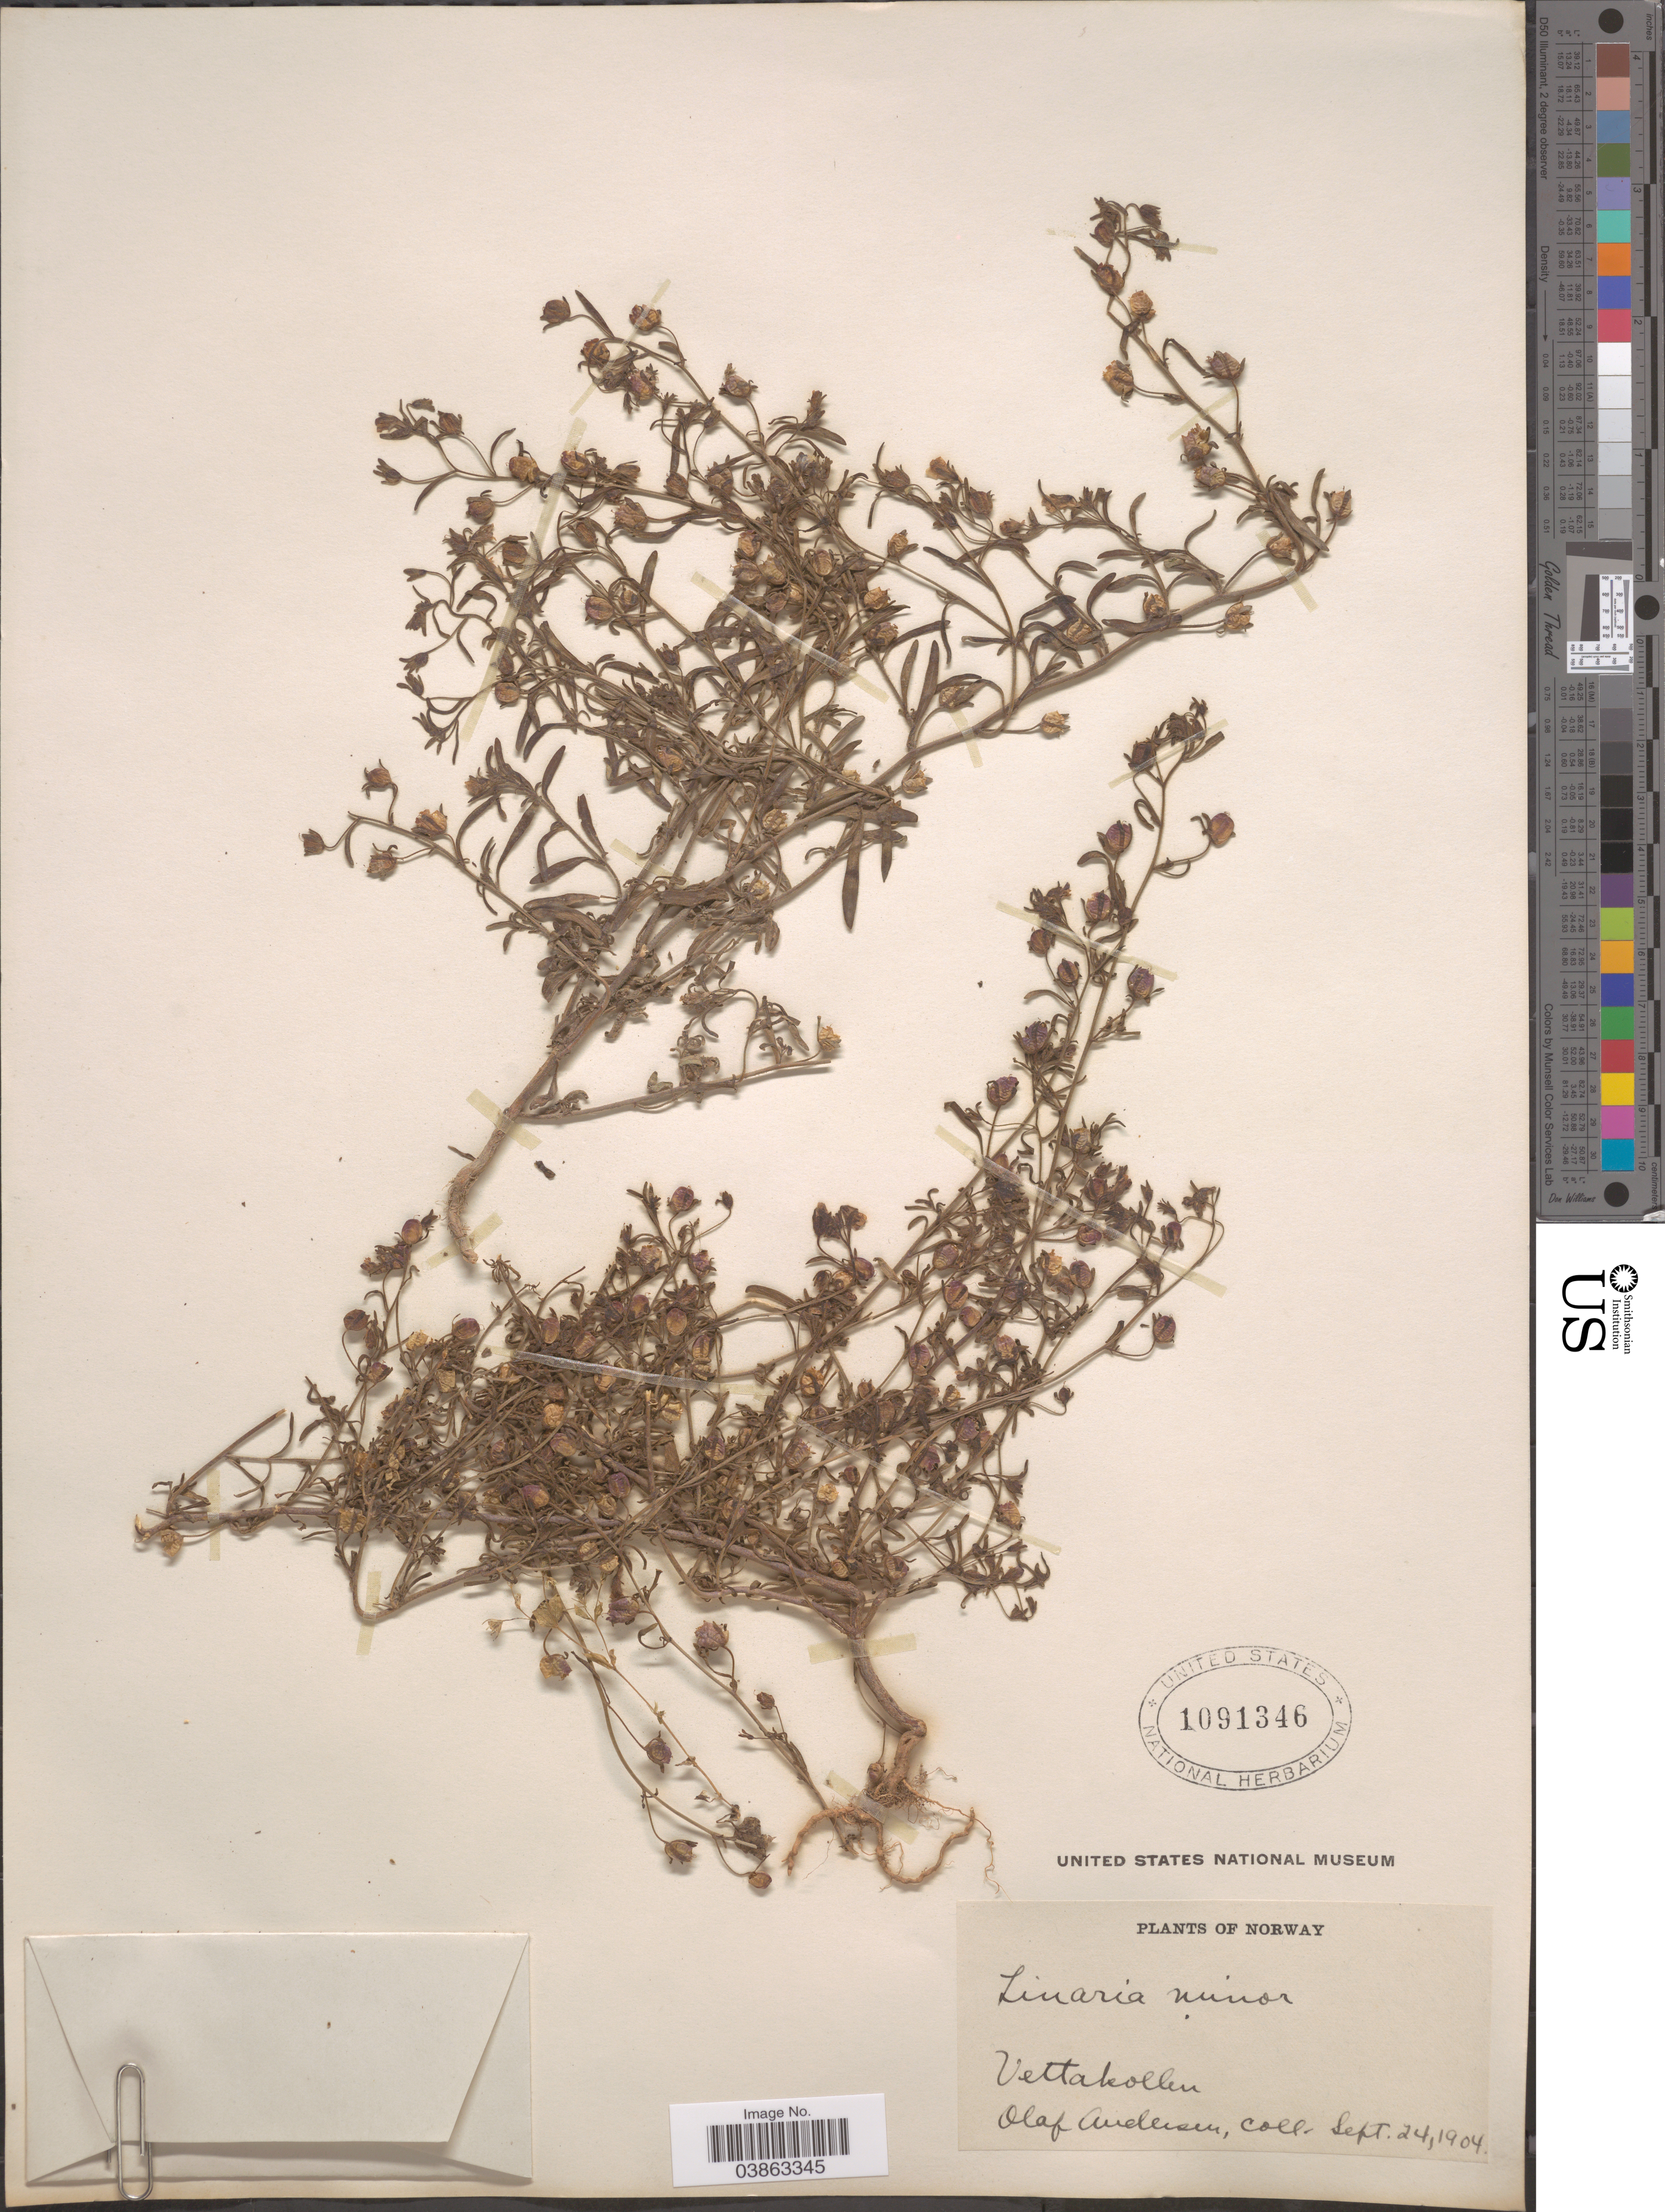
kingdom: Plantae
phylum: Tracheophyta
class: Magnoliopsida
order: Lamiales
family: Plantaginaceae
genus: Linaria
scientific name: Linaria minor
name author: (L.) Desf.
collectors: O. Andersen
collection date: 1904-09-24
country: Norway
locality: Vettakollen.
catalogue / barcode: US 1091346